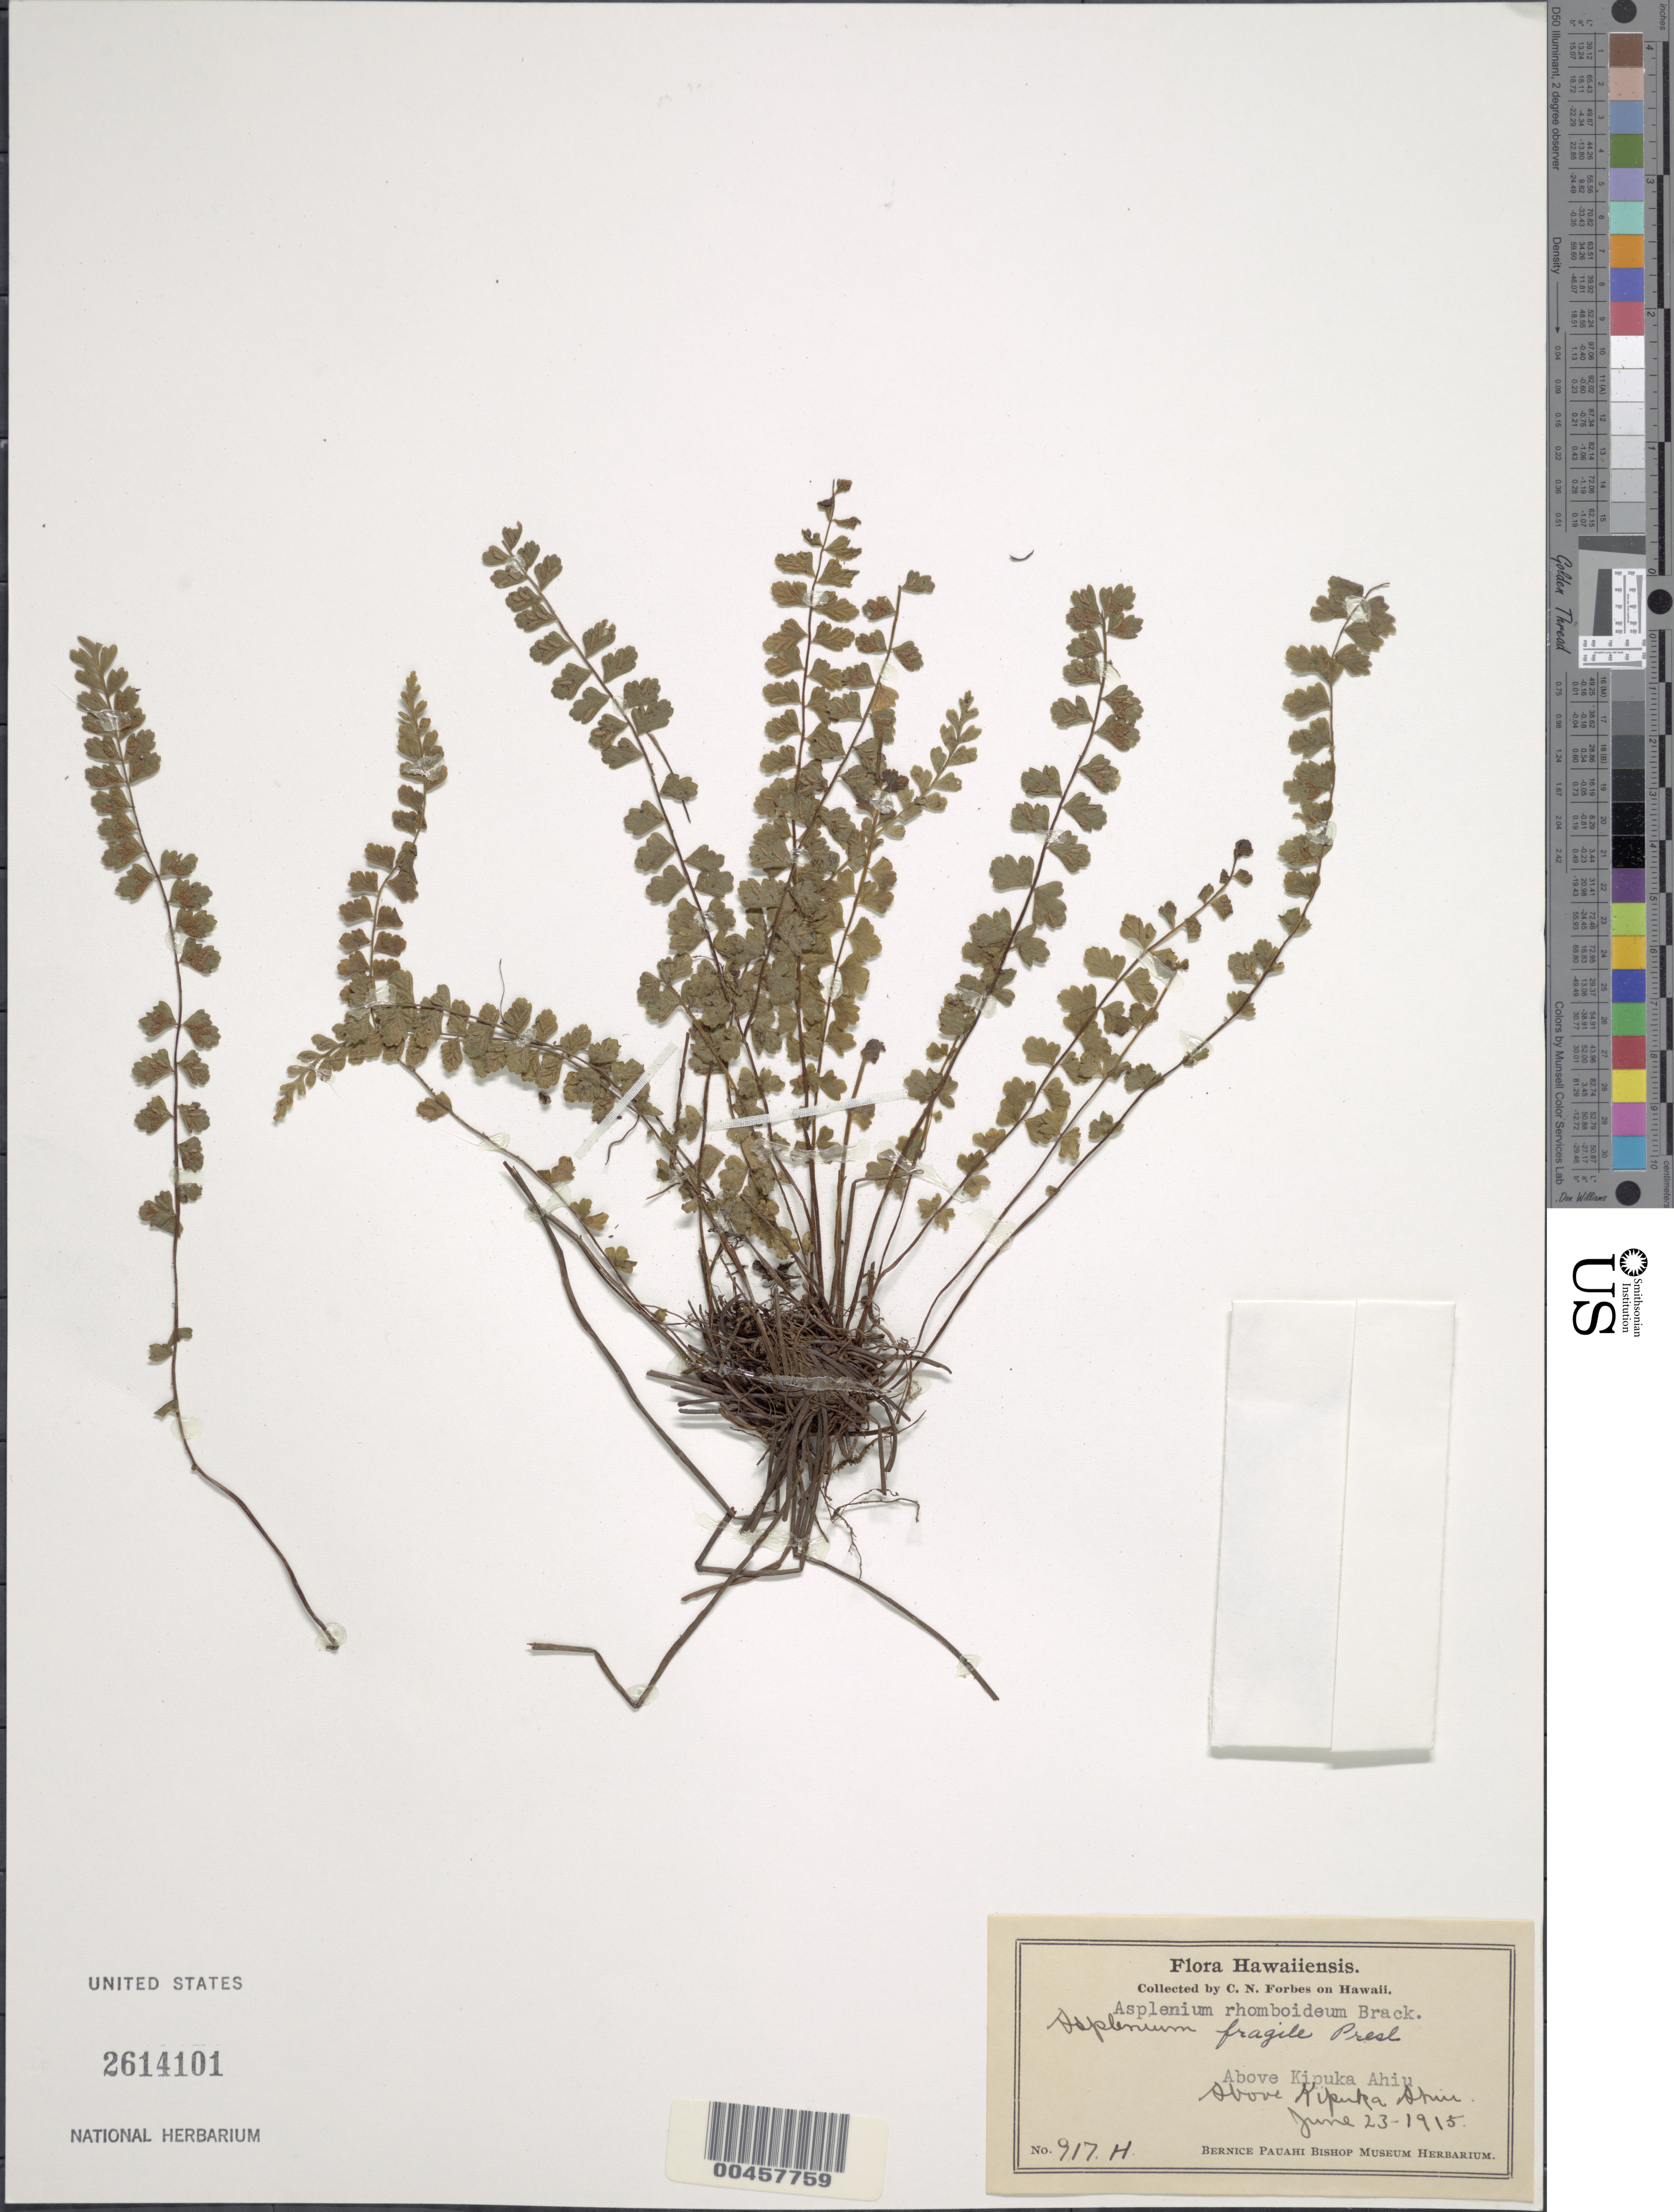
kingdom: Plantae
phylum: Tracheophyta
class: Polypodiopsida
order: Polypodiales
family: Aspleniaceae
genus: Asplenium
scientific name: Asplenium peruvianum var. insulare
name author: (C.V. Morton) D.D. Palmer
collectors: C. N. Forbes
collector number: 917.H.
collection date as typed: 23 Jun 1915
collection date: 1915-06-23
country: United States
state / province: Hawaii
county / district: Hawaii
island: Hawaii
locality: above Kipuka Ahiu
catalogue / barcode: US 2614101